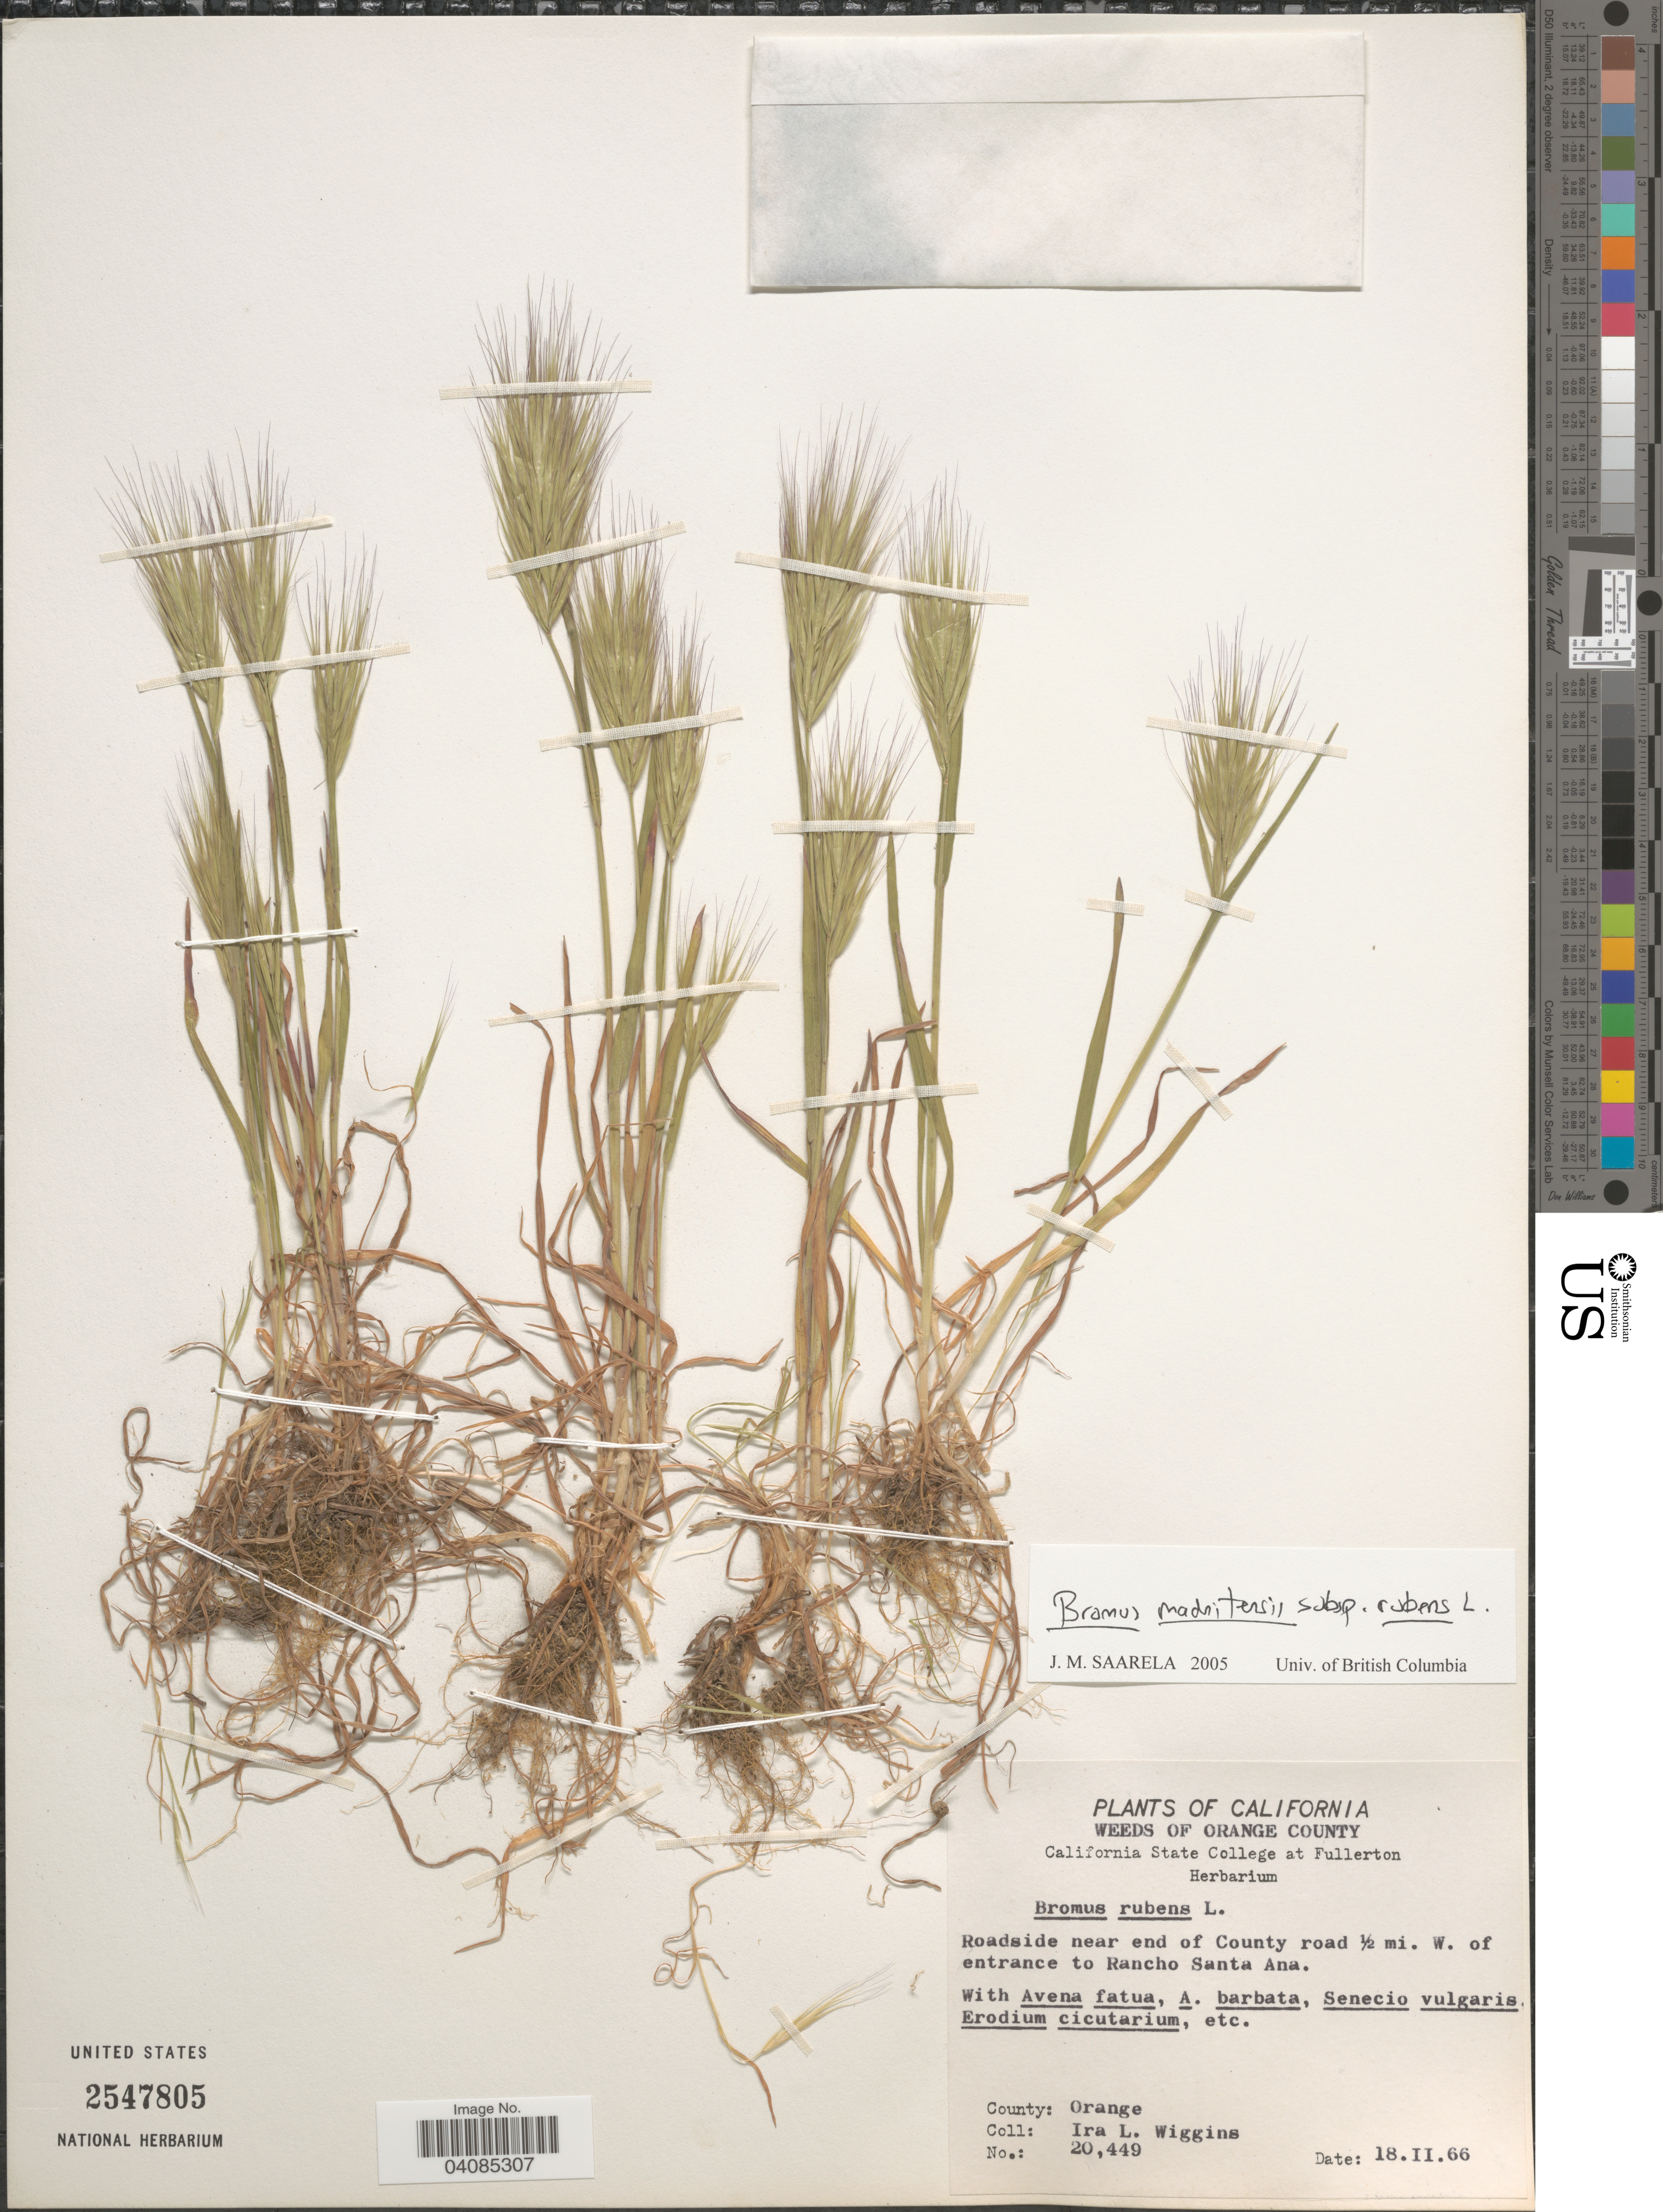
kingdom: Plantae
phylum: Tracheophyta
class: Liliopsida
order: Poales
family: Poaceae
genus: Bromus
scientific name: Bromus rubens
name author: L.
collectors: I. L. Wiggins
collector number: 20449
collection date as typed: Transcribed d/m/y: 18/2/66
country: United States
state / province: California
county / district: Orange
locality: Roadside near end of County road ½ mi. W. of entrance to Rancho Santa Ana. County: Orange.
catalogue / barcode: US 2547805